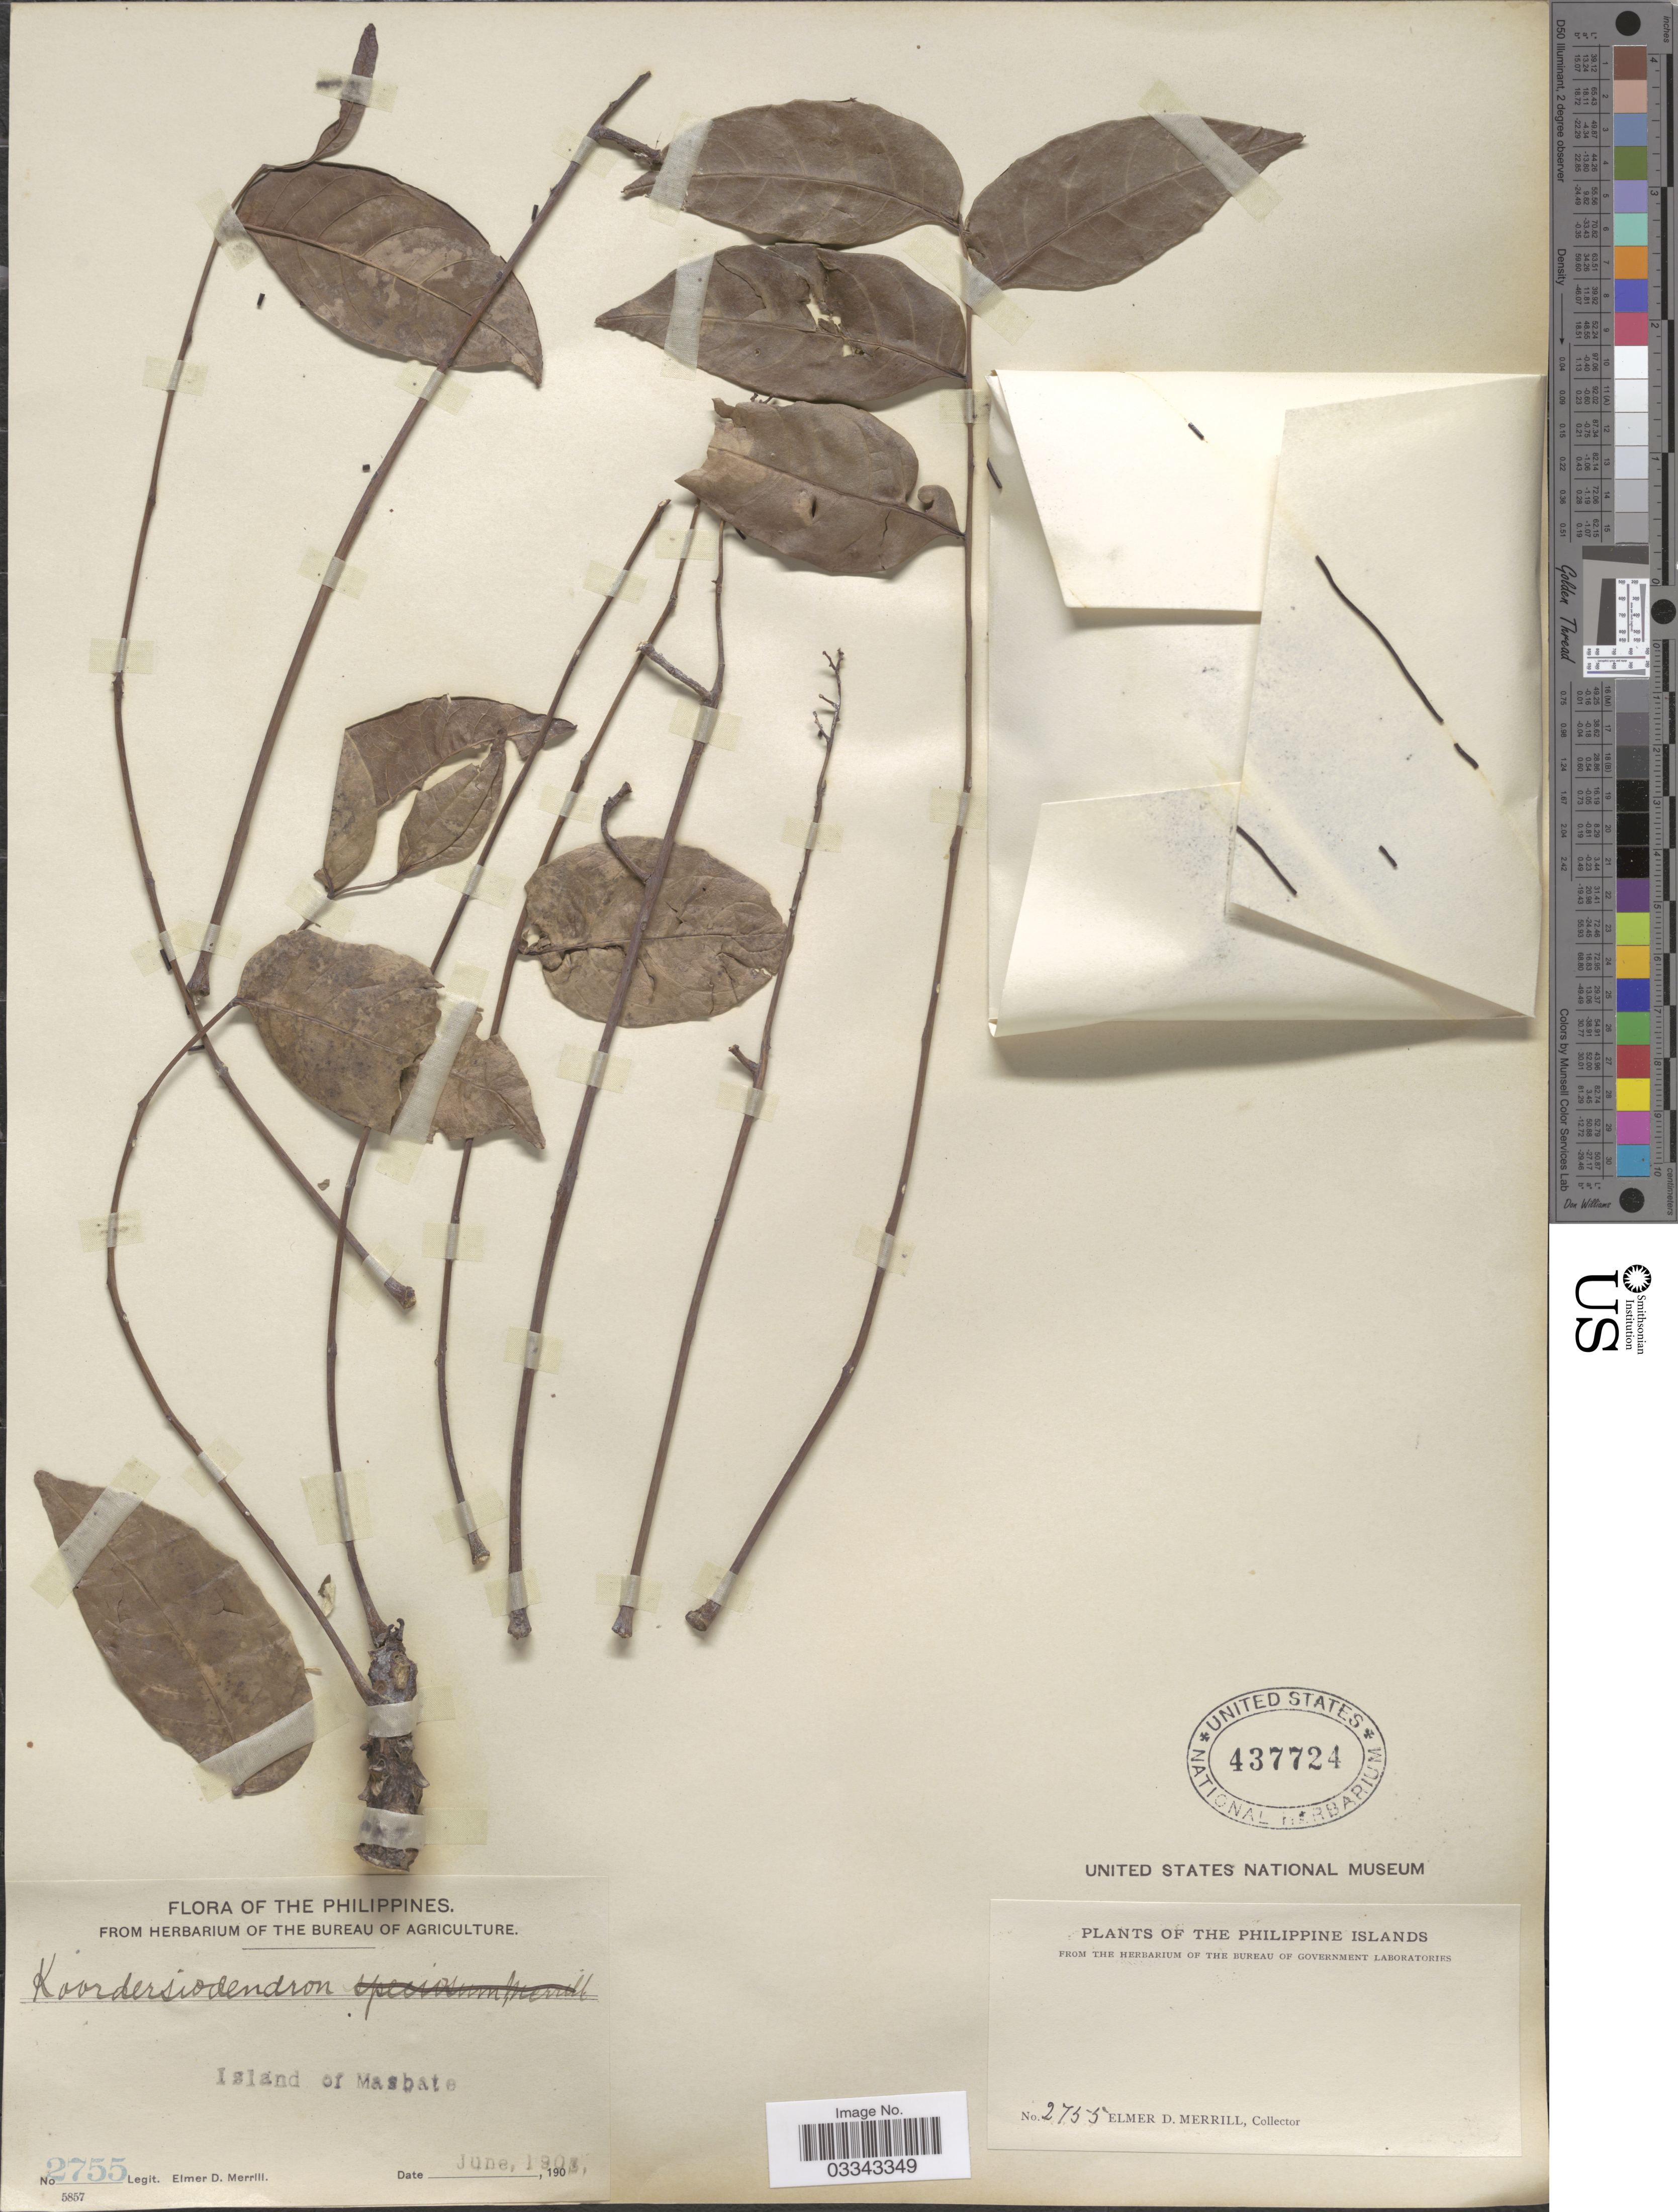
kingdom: Plantae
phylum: Tracheophyta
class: Magnoliopsida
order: Sapindales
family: Anacardiaceae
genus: Koordersiodendron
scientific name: Koordersiodendron sp.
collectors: E. D. Merrill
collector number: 2755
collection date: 1903-06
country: Philippines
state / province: Bicol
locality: The Philippine Islands. Island of Masbate.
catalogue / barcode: US 437724